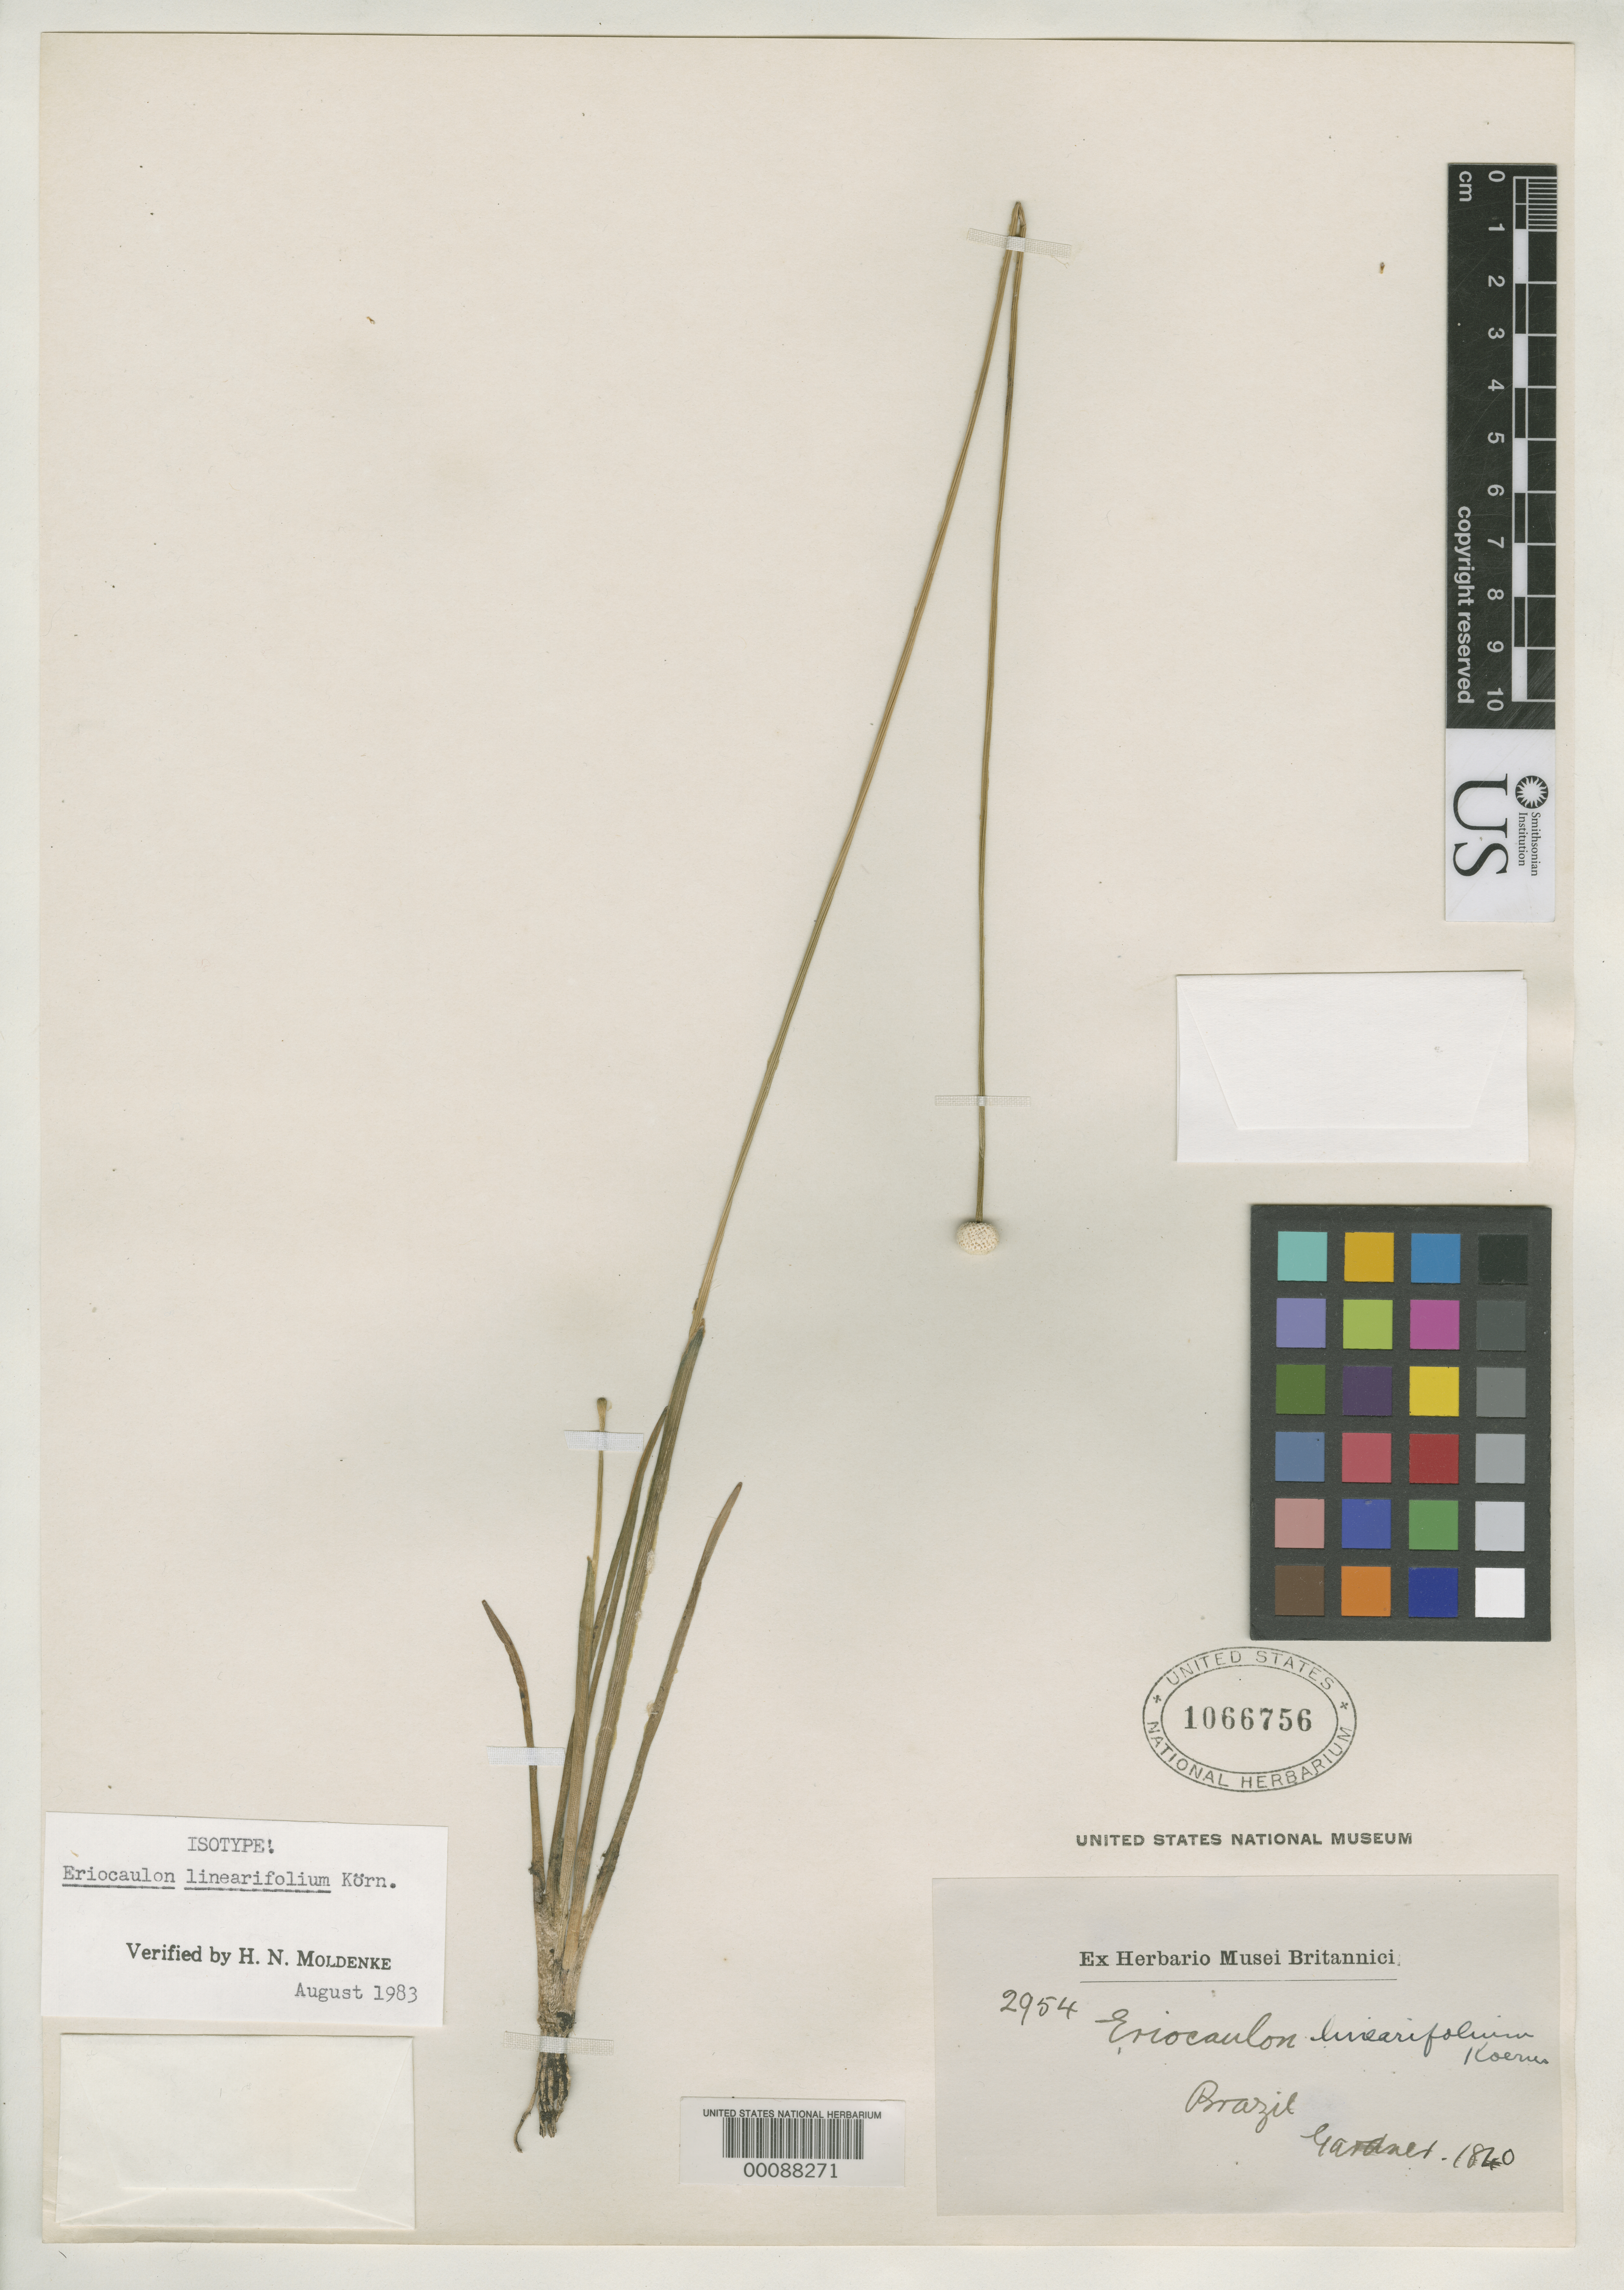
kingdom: Plantae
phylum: Tracheophyta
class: Liliopsida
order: Poales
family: Eriocaulaceae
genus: Eriocaulon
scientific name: Eriocaulon linearifolium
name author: Körn. in Mart.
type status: Isotype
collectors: G. Gardner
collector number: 2954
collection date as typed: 1840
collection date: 1840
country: Brazil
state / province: Piauí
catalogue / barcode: US 1066756